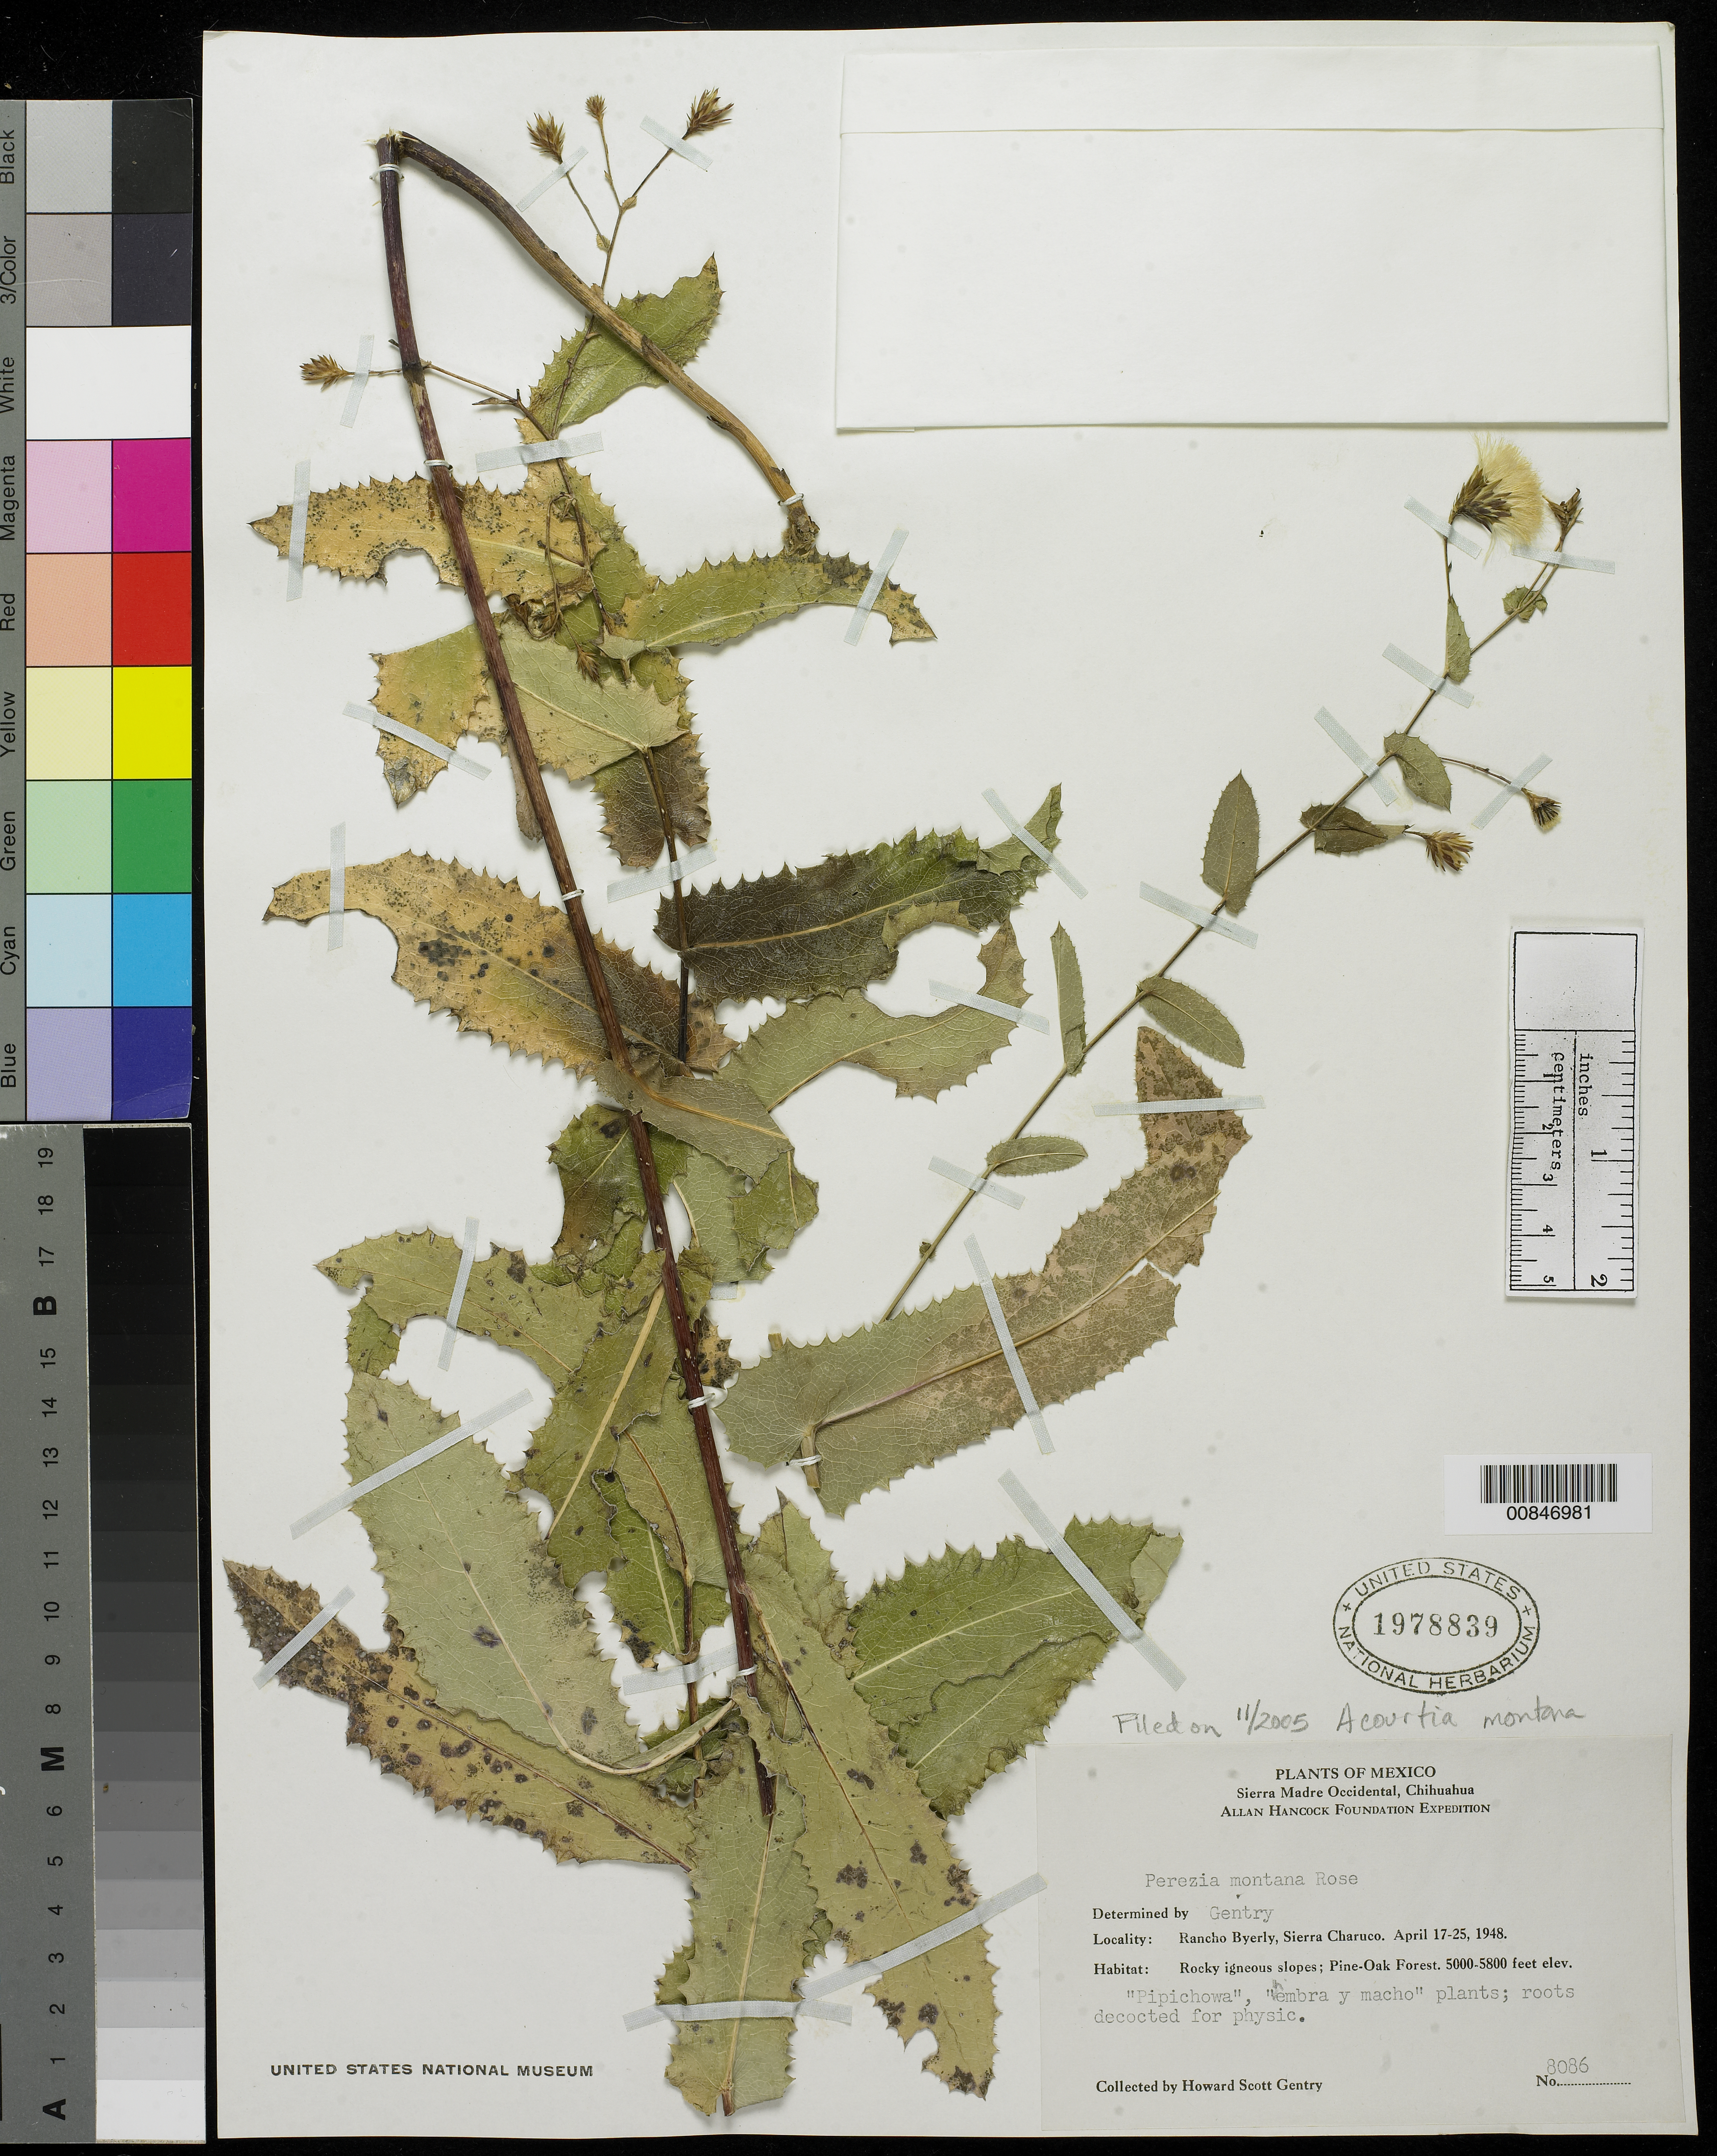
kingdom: Plantae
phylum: Tracheophyta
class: Magnoliopsida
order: Asterales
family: Asteraceae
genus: Acourtia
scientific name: Acourtia montana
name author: (Rose) Reveal & R.M. King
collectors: H. S. Gentry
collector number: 8086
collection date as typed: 17 Apr 1948 to 25 Apr 1948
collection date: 1948-04-17/1948-04-25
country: Mexico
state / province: Chihuahua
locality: Rancho Byerly, Sierra Charuco.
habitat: Rocky igneous slopes; Pine-Oak Forest.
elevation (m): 1524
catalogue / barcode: US 1978839